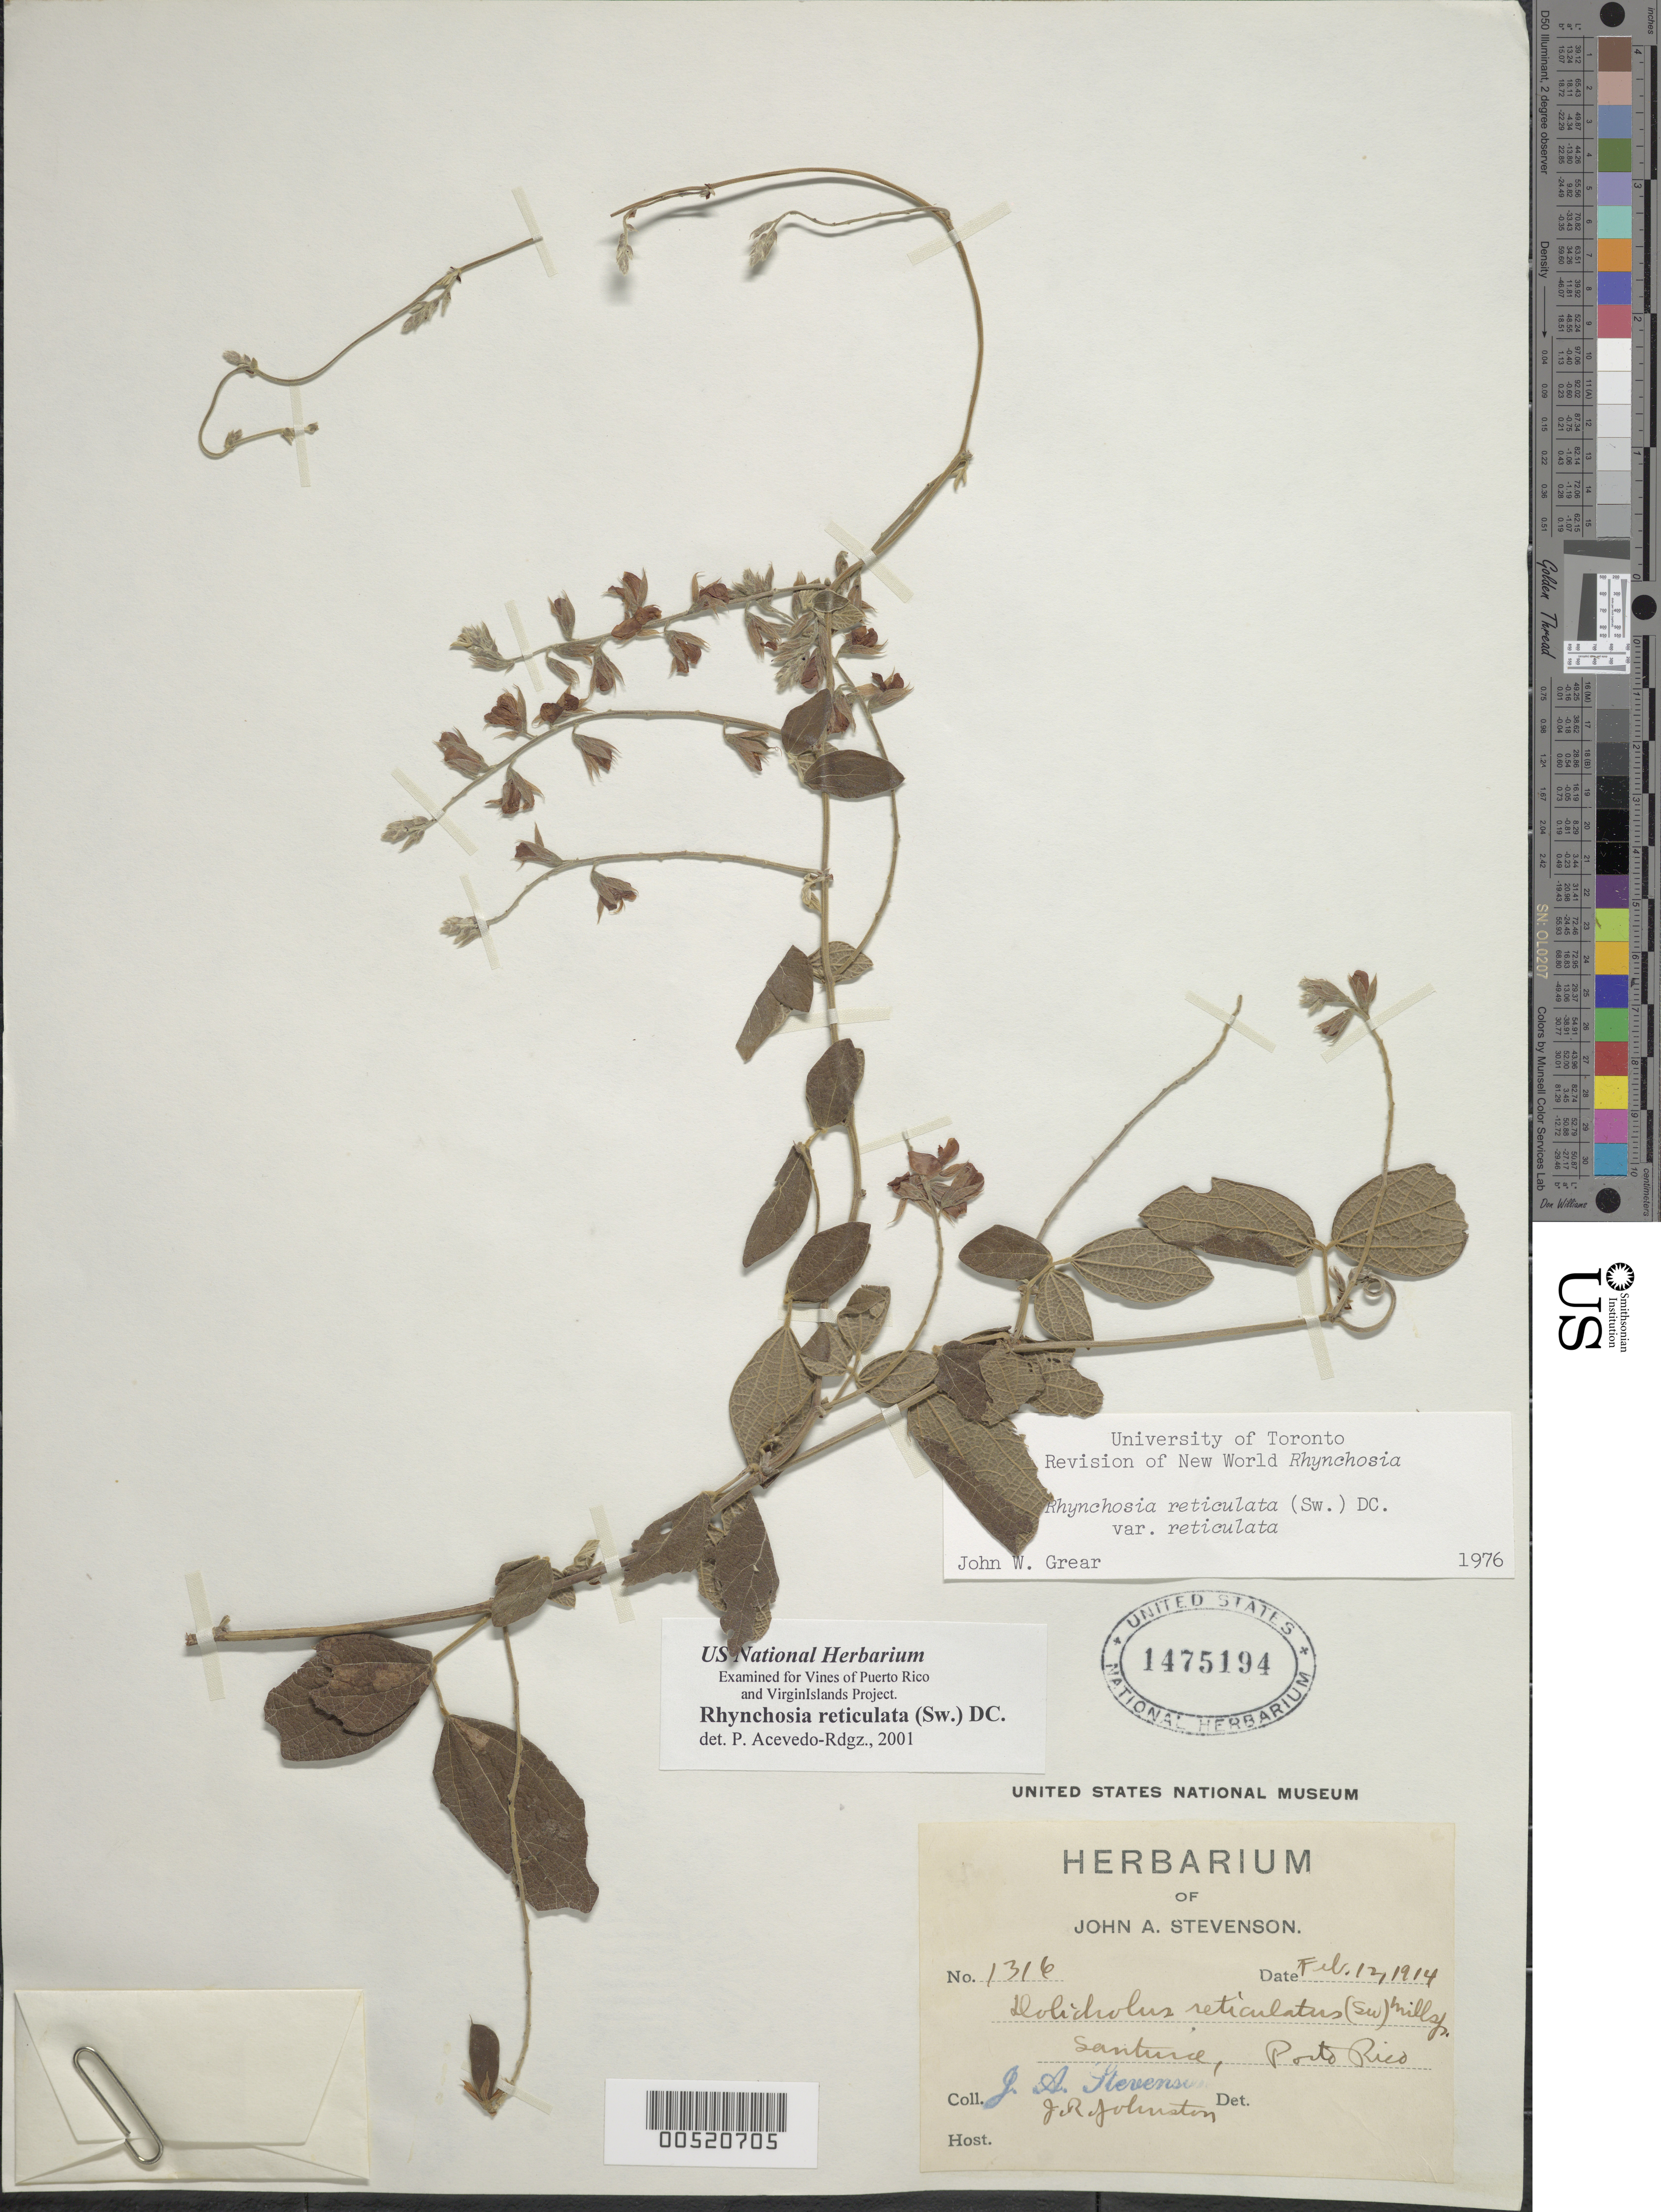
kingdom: Plantae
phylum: Tracheophyta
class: Magnoliopsida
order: Fabales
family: Fabaceae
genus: Rhynchosia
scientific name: Rhynchosia reticulata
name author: (Sw.) DC.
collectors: J. Stevenson & J. Johnston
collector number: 1316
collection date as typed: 12 Feb 1914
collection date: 1914-02-12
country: Puerto Rico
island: Greater Antilles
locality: Santurce.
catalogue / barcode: US 1475194